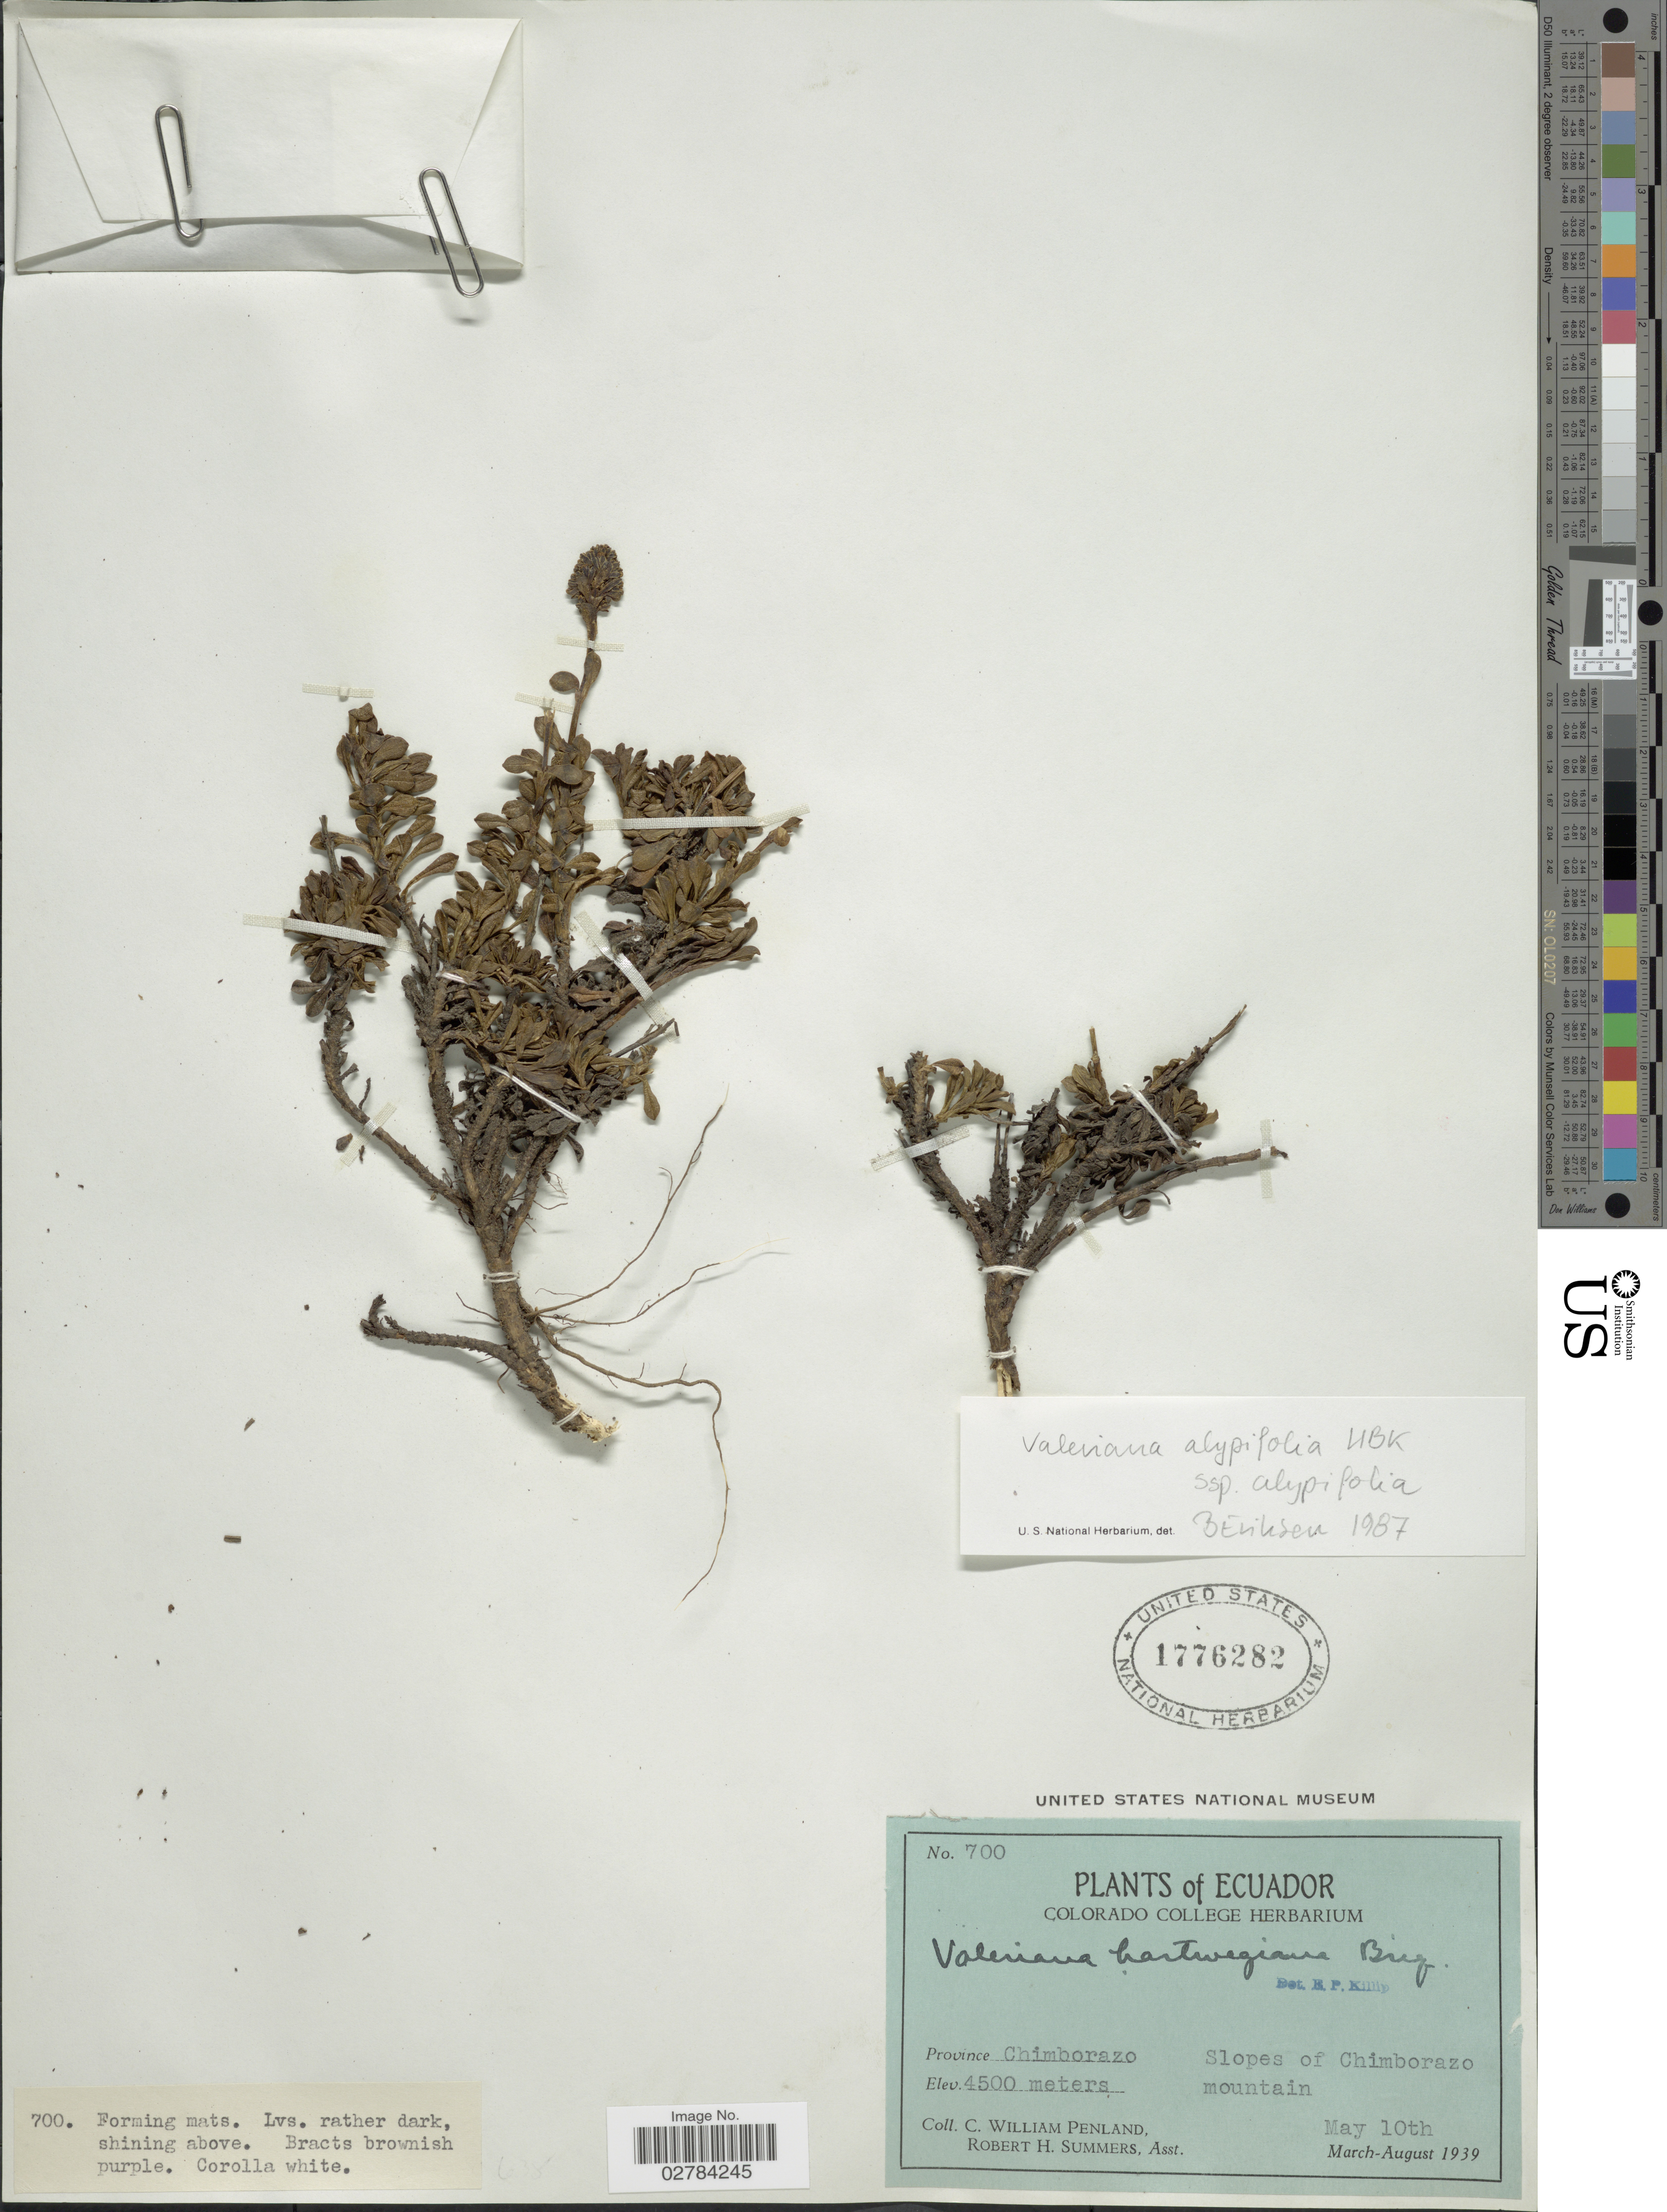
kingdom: Plantae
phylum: Tracheophyta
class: Magnoliopsida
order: Dipsacales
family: Caprifoliaceae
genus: Valeriana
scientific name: Valeriana alypifolia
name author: Kunth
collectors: C. W. Penland & R. Summers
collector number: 700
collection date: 1939-05-10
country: Ecuador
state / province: Chimborazo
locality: Slopes of Chimborazo mountain.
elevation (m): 4500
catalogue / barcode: US 1776282